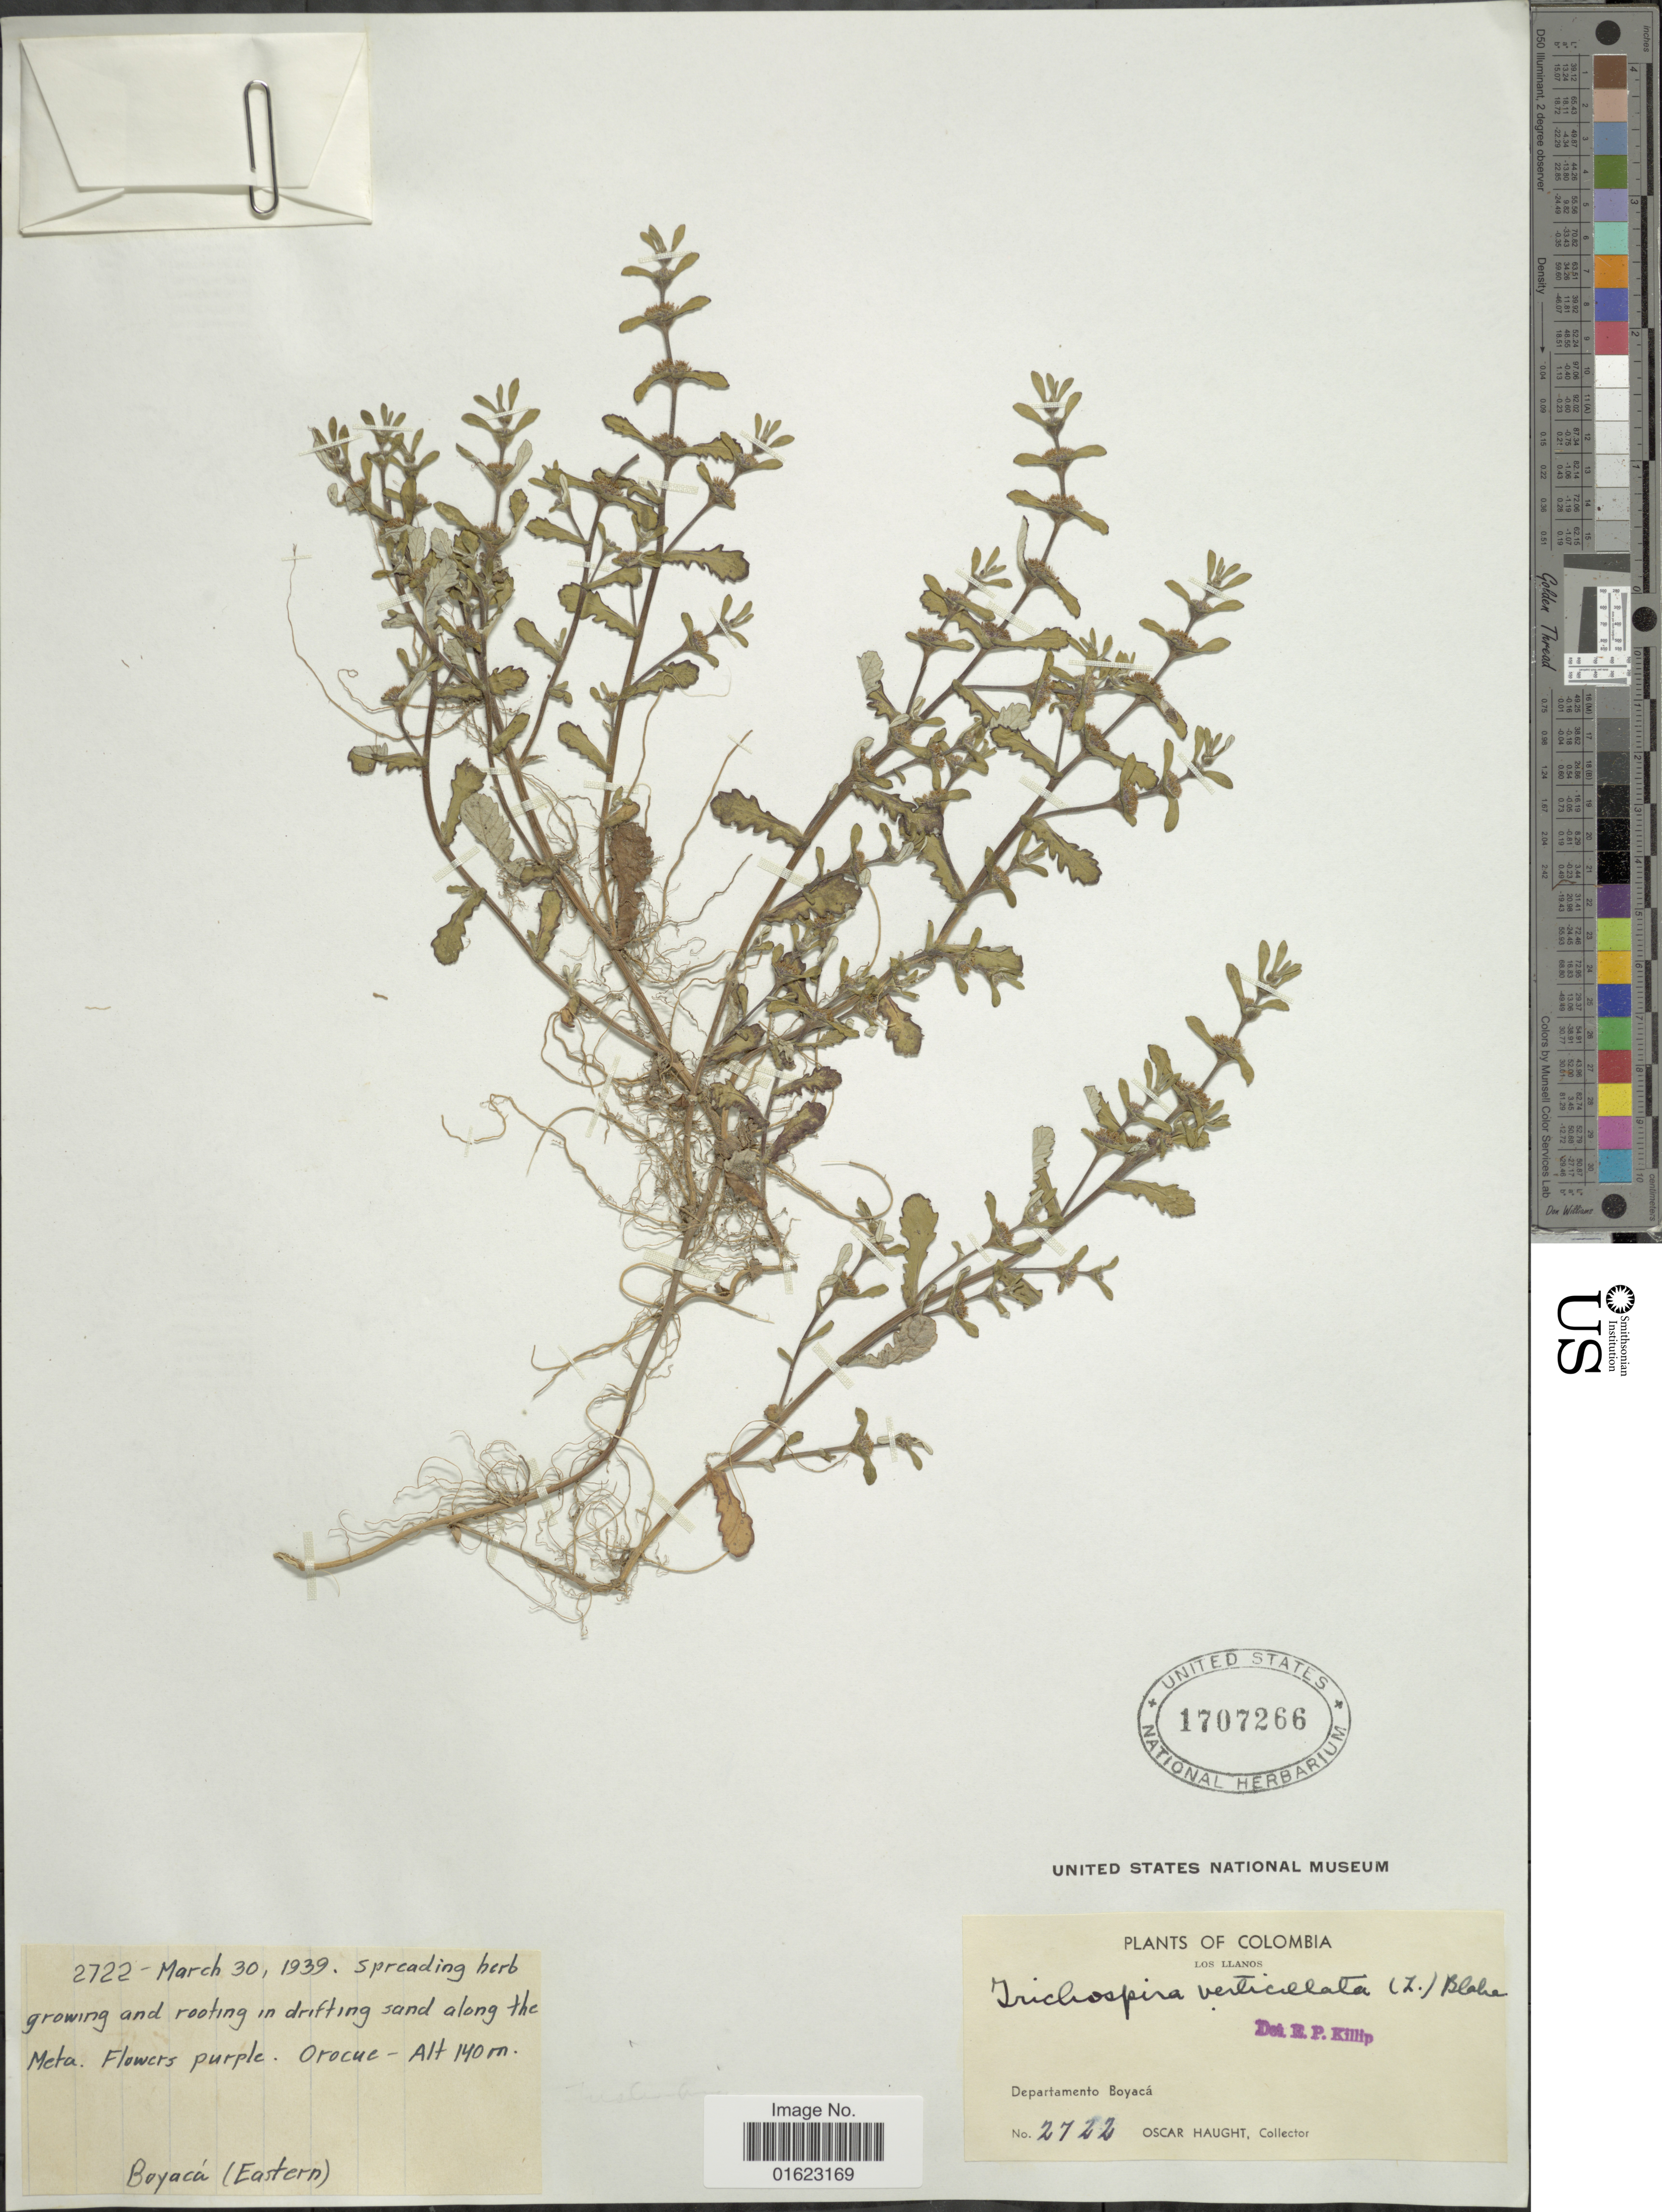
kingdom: Plantae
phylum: Tracheophyta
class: Magnoliopsida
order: Asterales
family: Asteraceae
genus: Trichospira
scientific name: Trichospira verticillata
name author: (L.) S.F. Blake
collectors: O. Haught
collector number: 2722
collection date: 1939-03-30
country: Colombia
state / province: Boyacá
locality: Colombia. Los Llanos. Along the Meta.Departamento Boyaca.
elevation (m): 140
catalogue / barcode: US 1707266